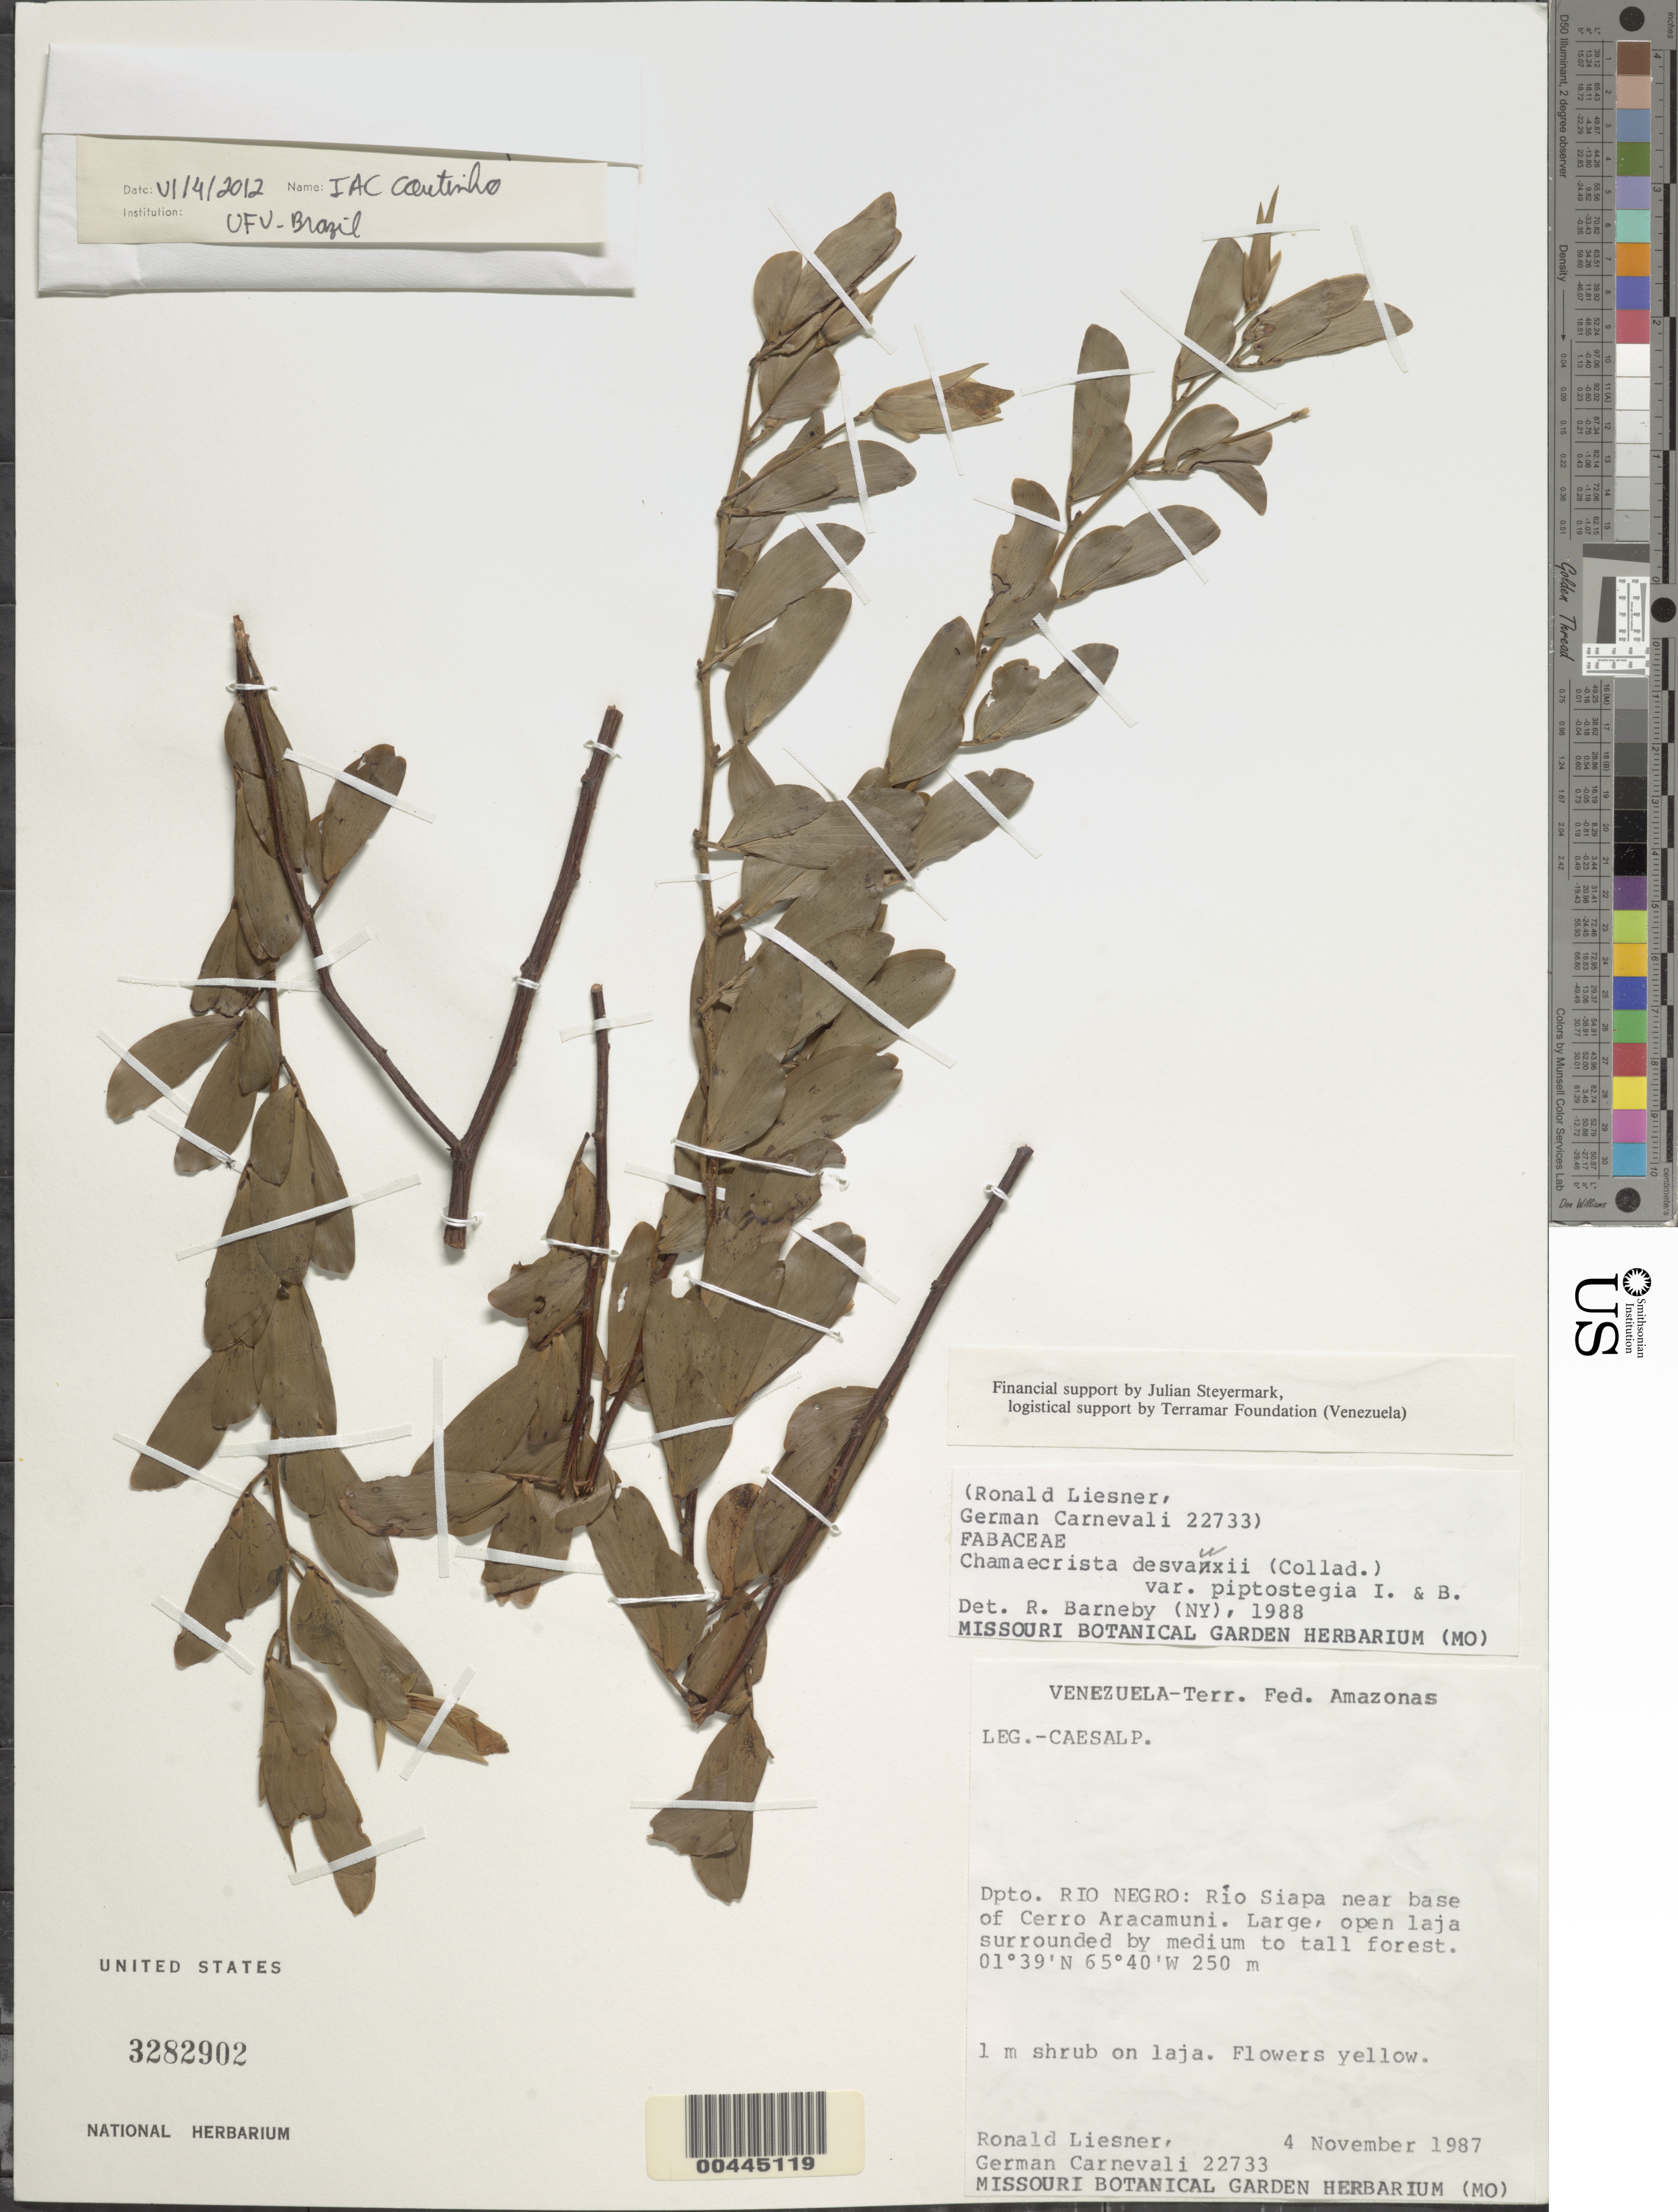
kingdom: Plantae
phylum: Tracheophyta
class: Magnoliopsida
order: Fabales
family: Fabaceae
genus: Chamaecrista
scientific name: Chamaecrista desvauxii var. piptostegia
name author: H.S. Irwin & Barneby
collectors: R. L. Liesner & G. Carnevali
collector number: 22733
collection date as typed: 04 Nov 1987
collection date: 1987-11-04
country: Venezuela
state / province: Amazonas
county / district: Rio Negro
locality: Rio siapa near cerrro aracamuni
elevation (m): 250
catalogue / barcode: US 3282902